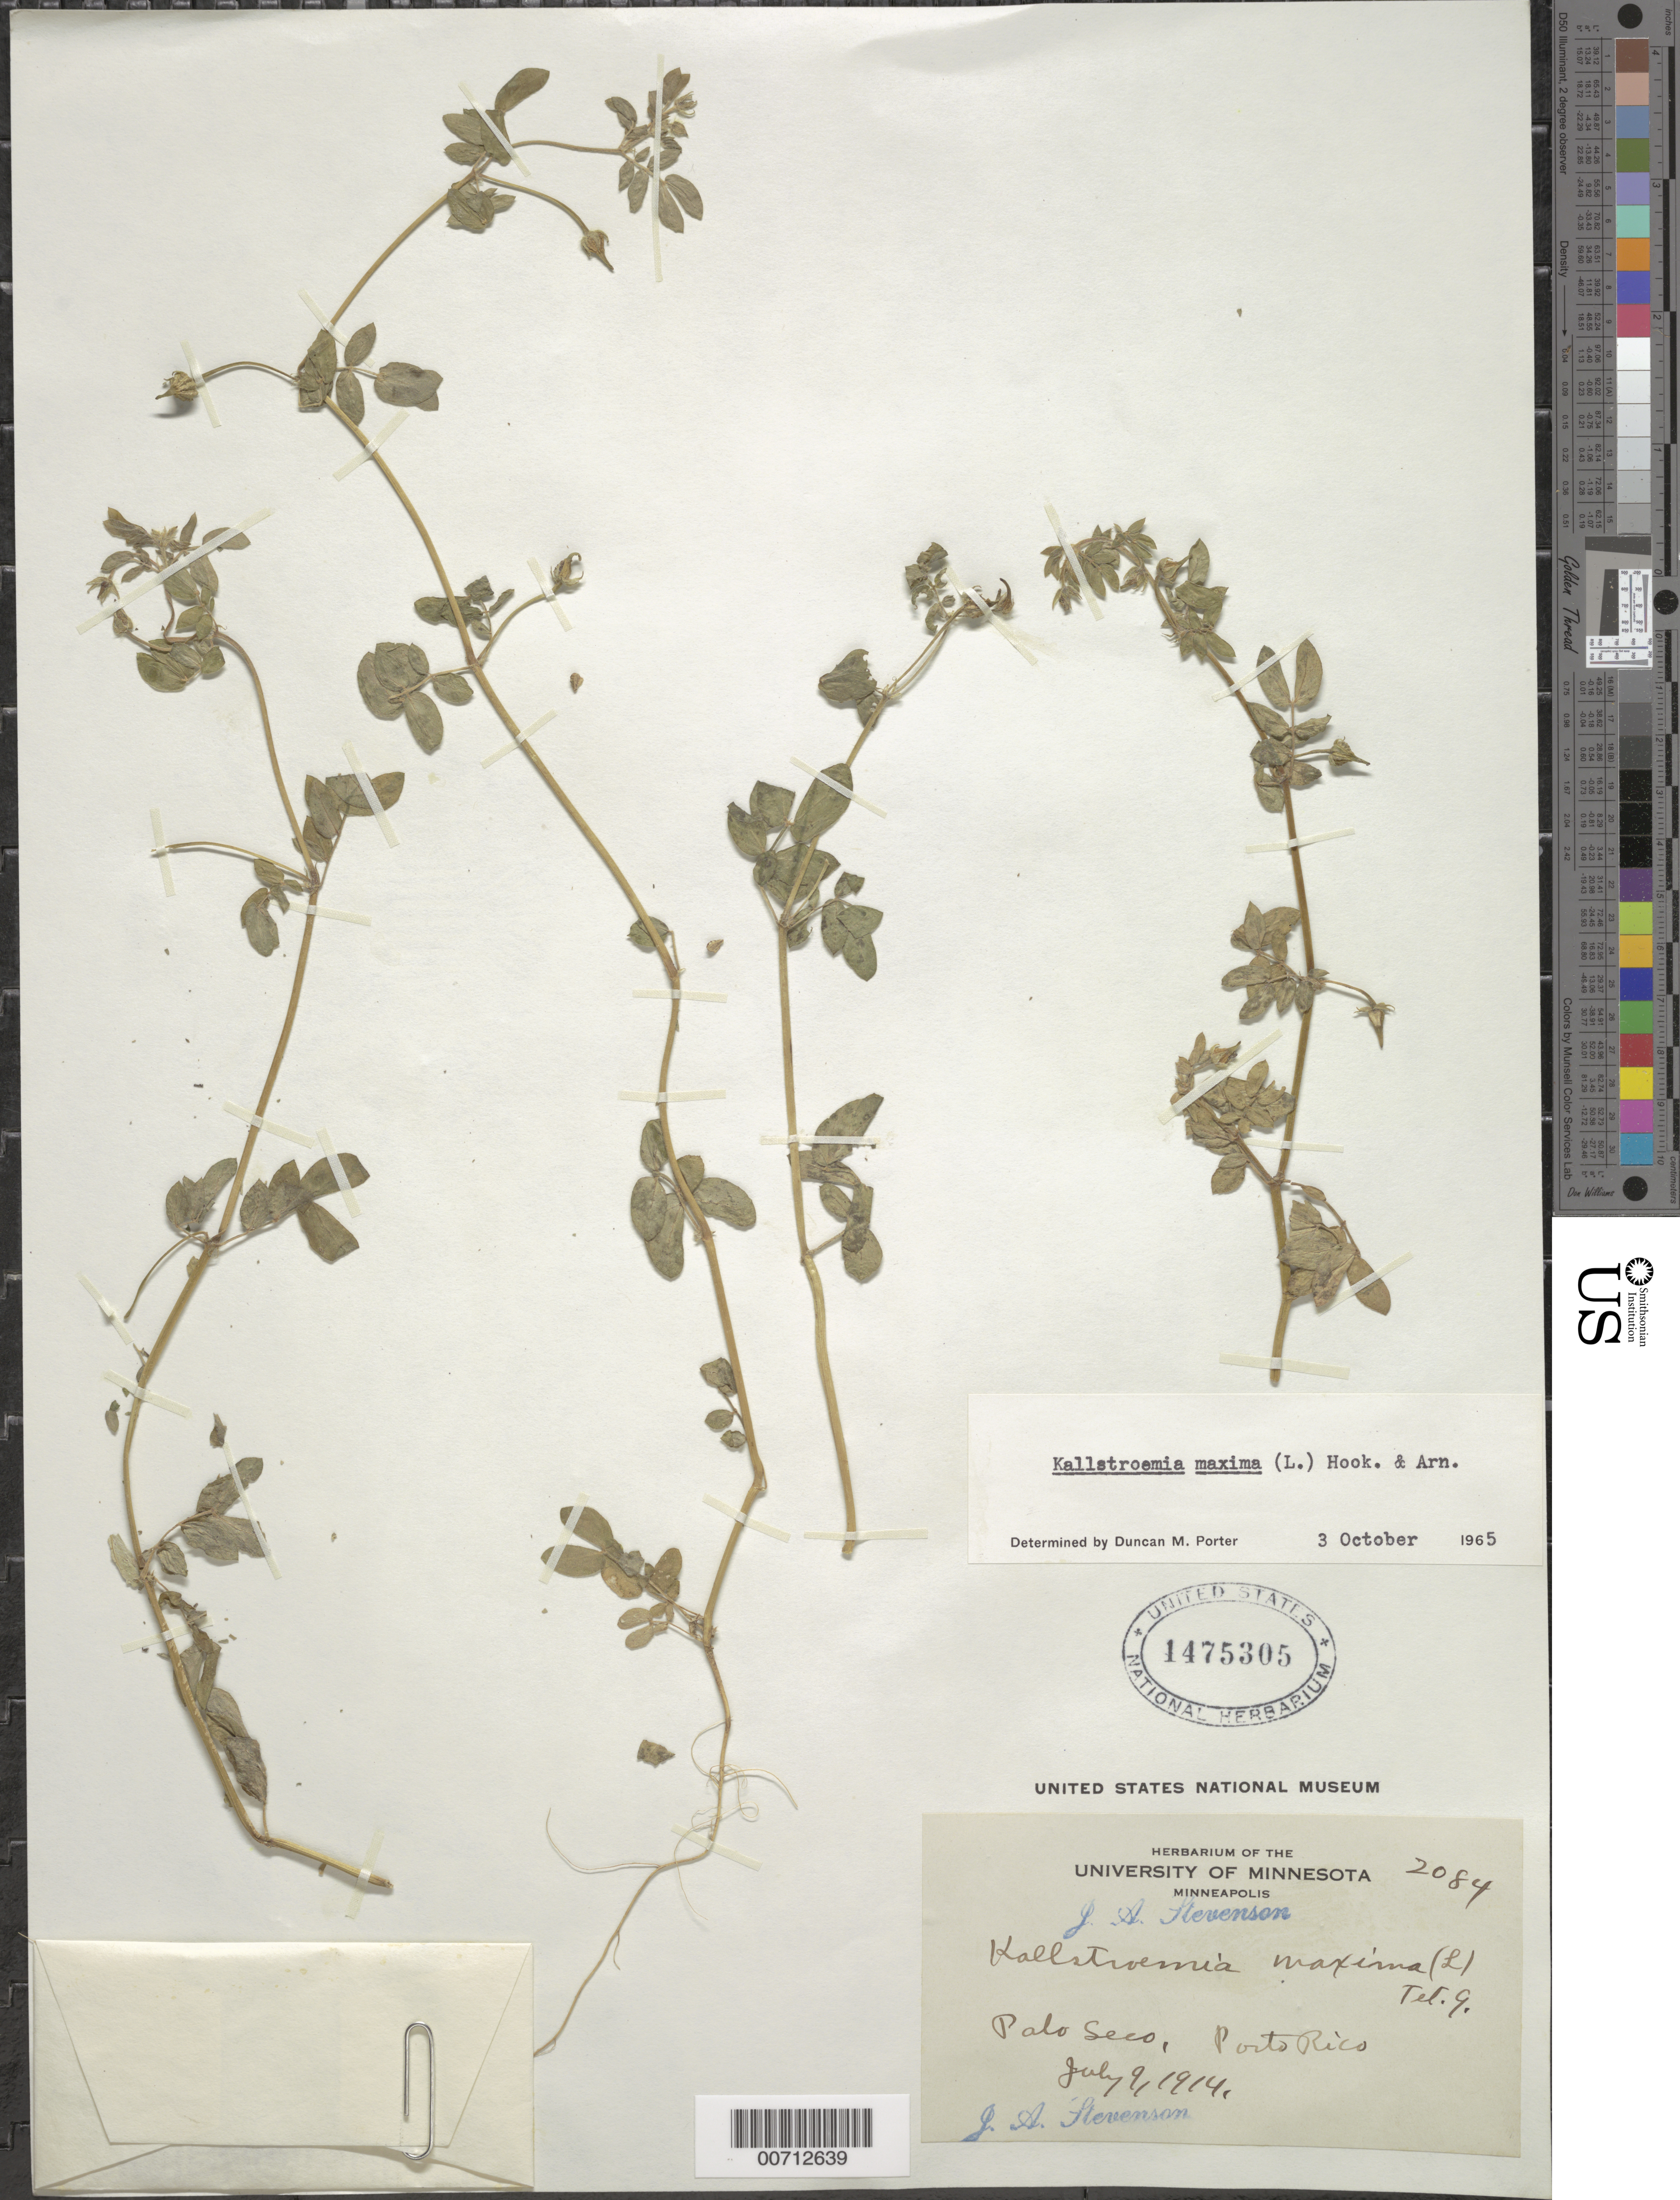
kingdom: Plantae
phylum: Tracheophyta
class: Magnoliopsida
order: Zygophyllales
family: Zygophyllaceae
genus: Kallstroemia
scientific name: Kallstroemia maxima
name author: (L.) Hook. & Arn.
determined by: Porter, D. M.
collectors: J. Stevenson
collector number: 2084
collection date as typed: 09 Jul 1914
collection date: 1914-07-09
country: Puerto Rico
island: Greater Antilles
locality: Palo Seco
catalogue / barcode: US 1475305